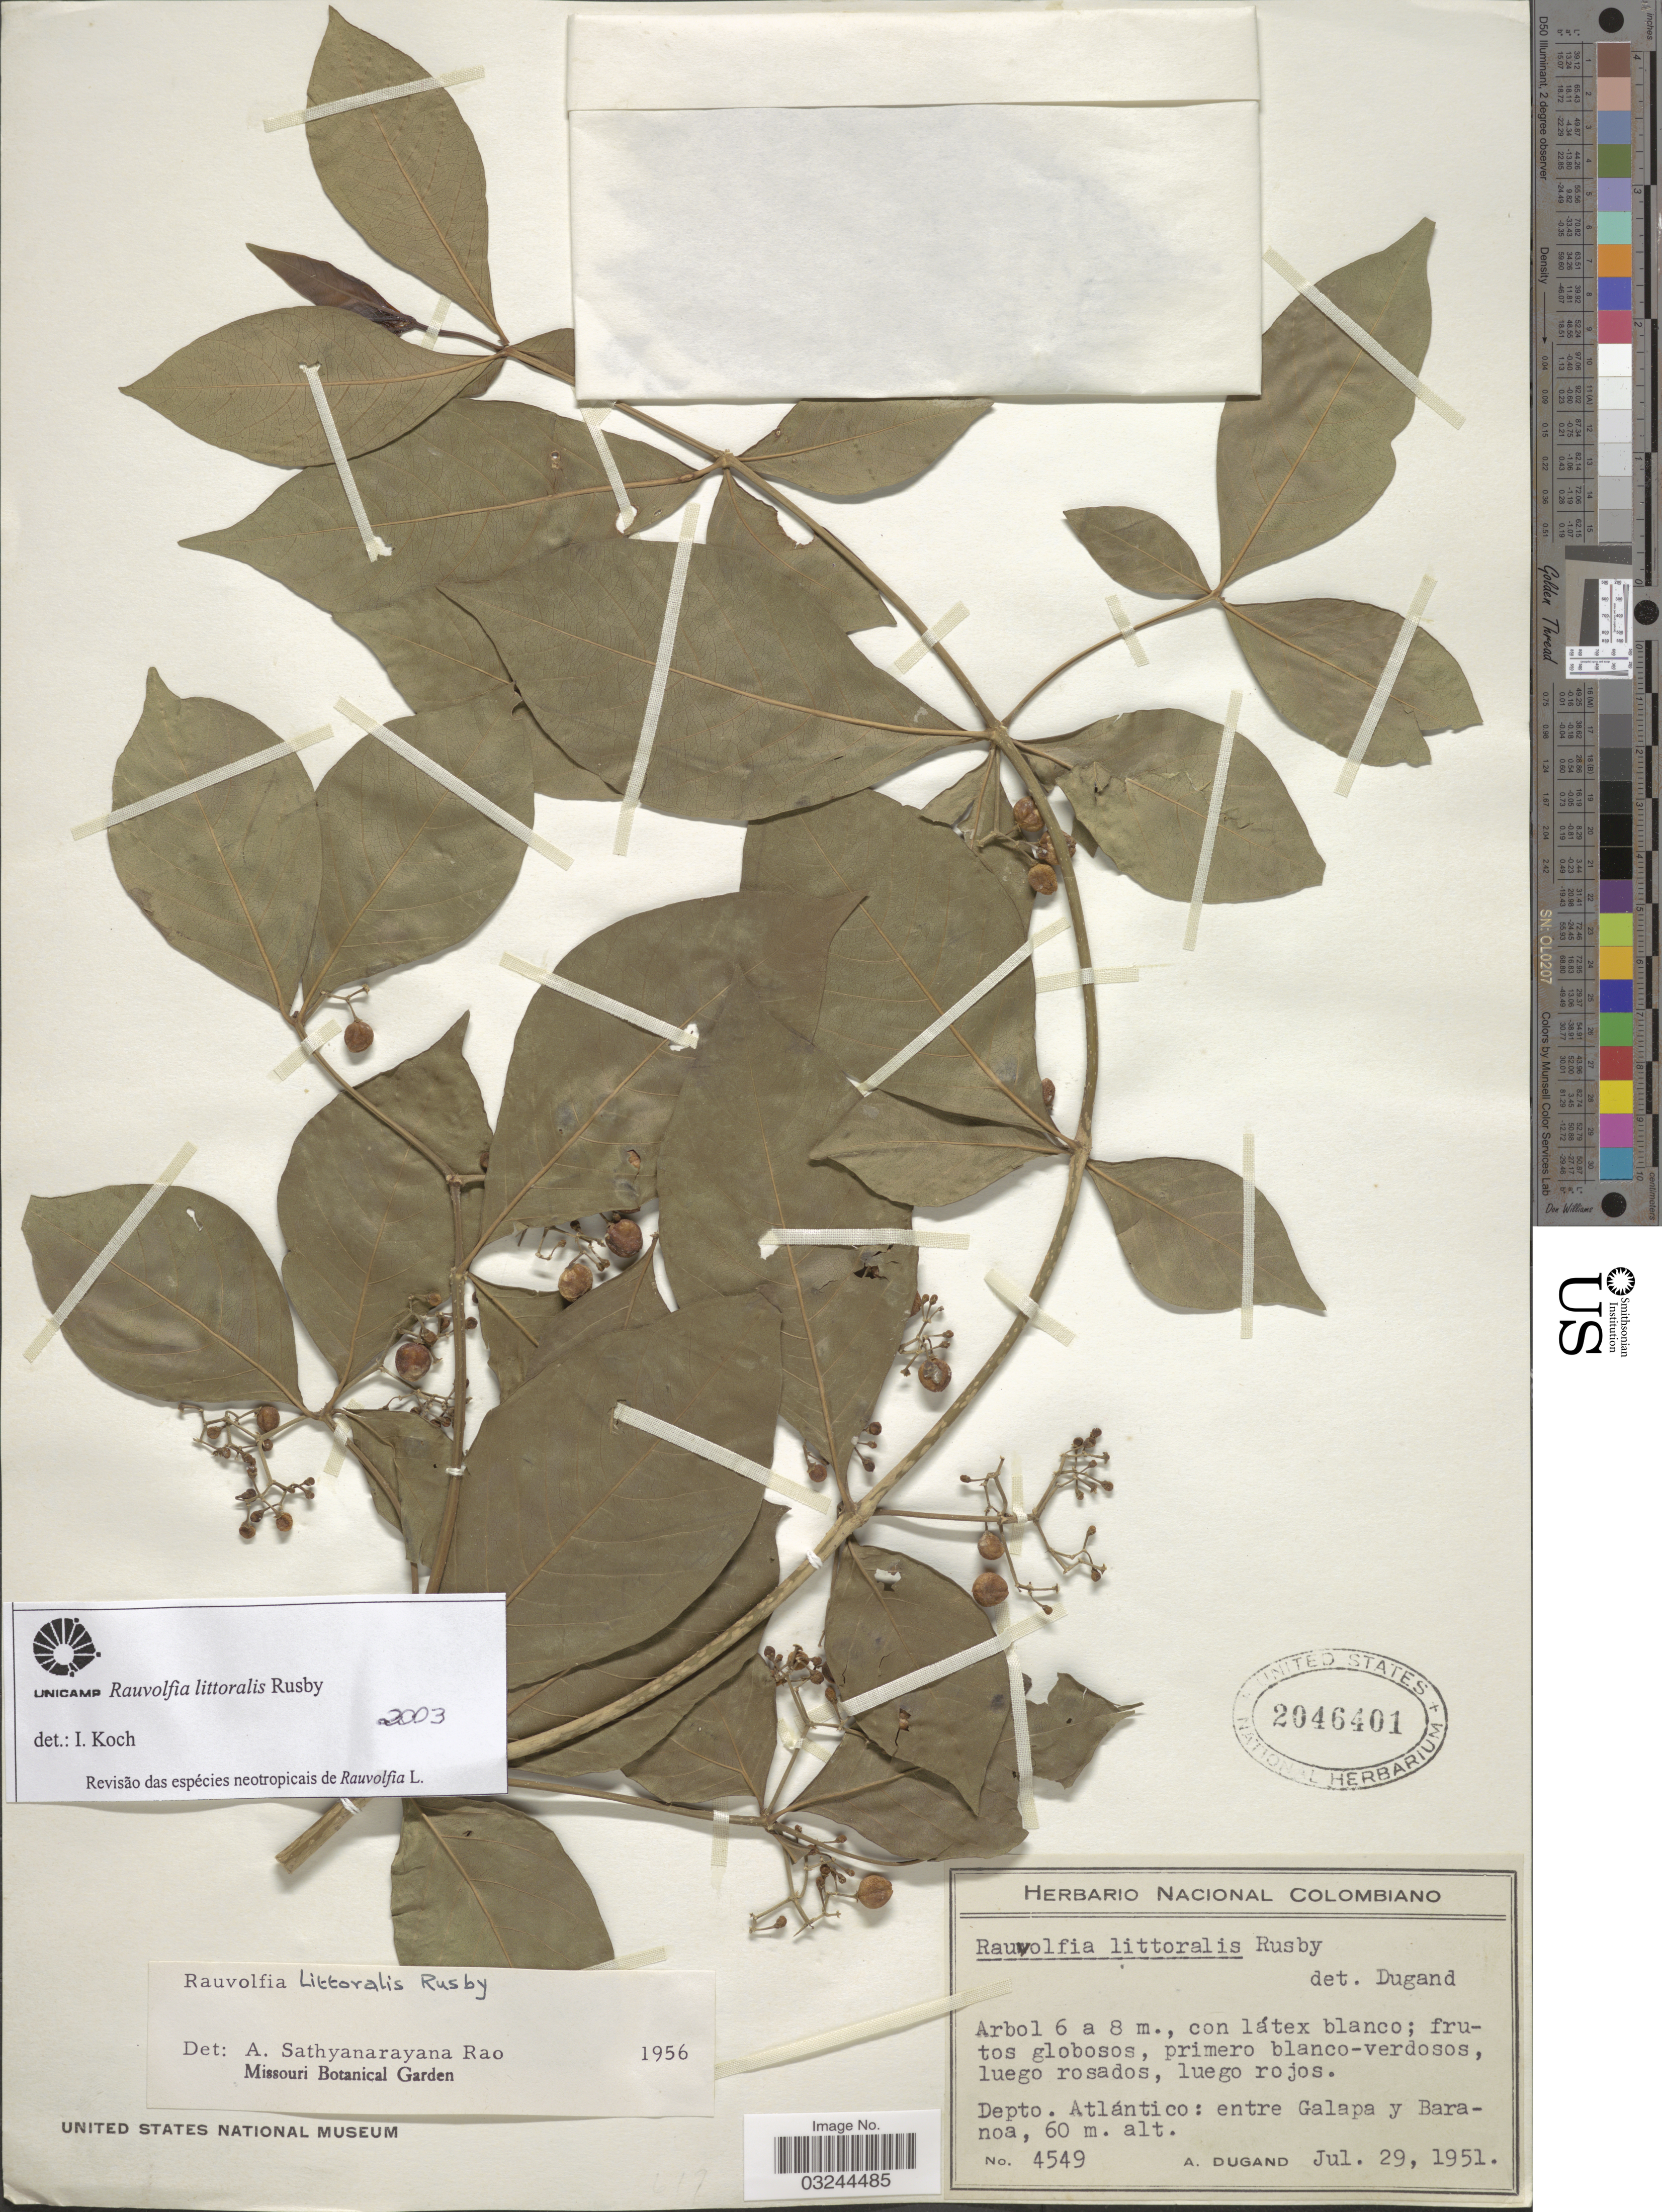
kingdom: Plantae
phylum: Tracheophyta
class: Magnoliopsida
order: Gentianales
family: Apocynaceae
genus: Rauvolfia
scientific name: Rauvolfia littoralis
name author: Rusby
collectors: A. Dugand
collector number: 4549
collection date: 1951-07-29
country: Colombia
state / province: Atlántico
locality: Depto. Atlántico: entre Galapa y Baranoa.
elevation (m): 60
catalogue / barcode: US 2046401